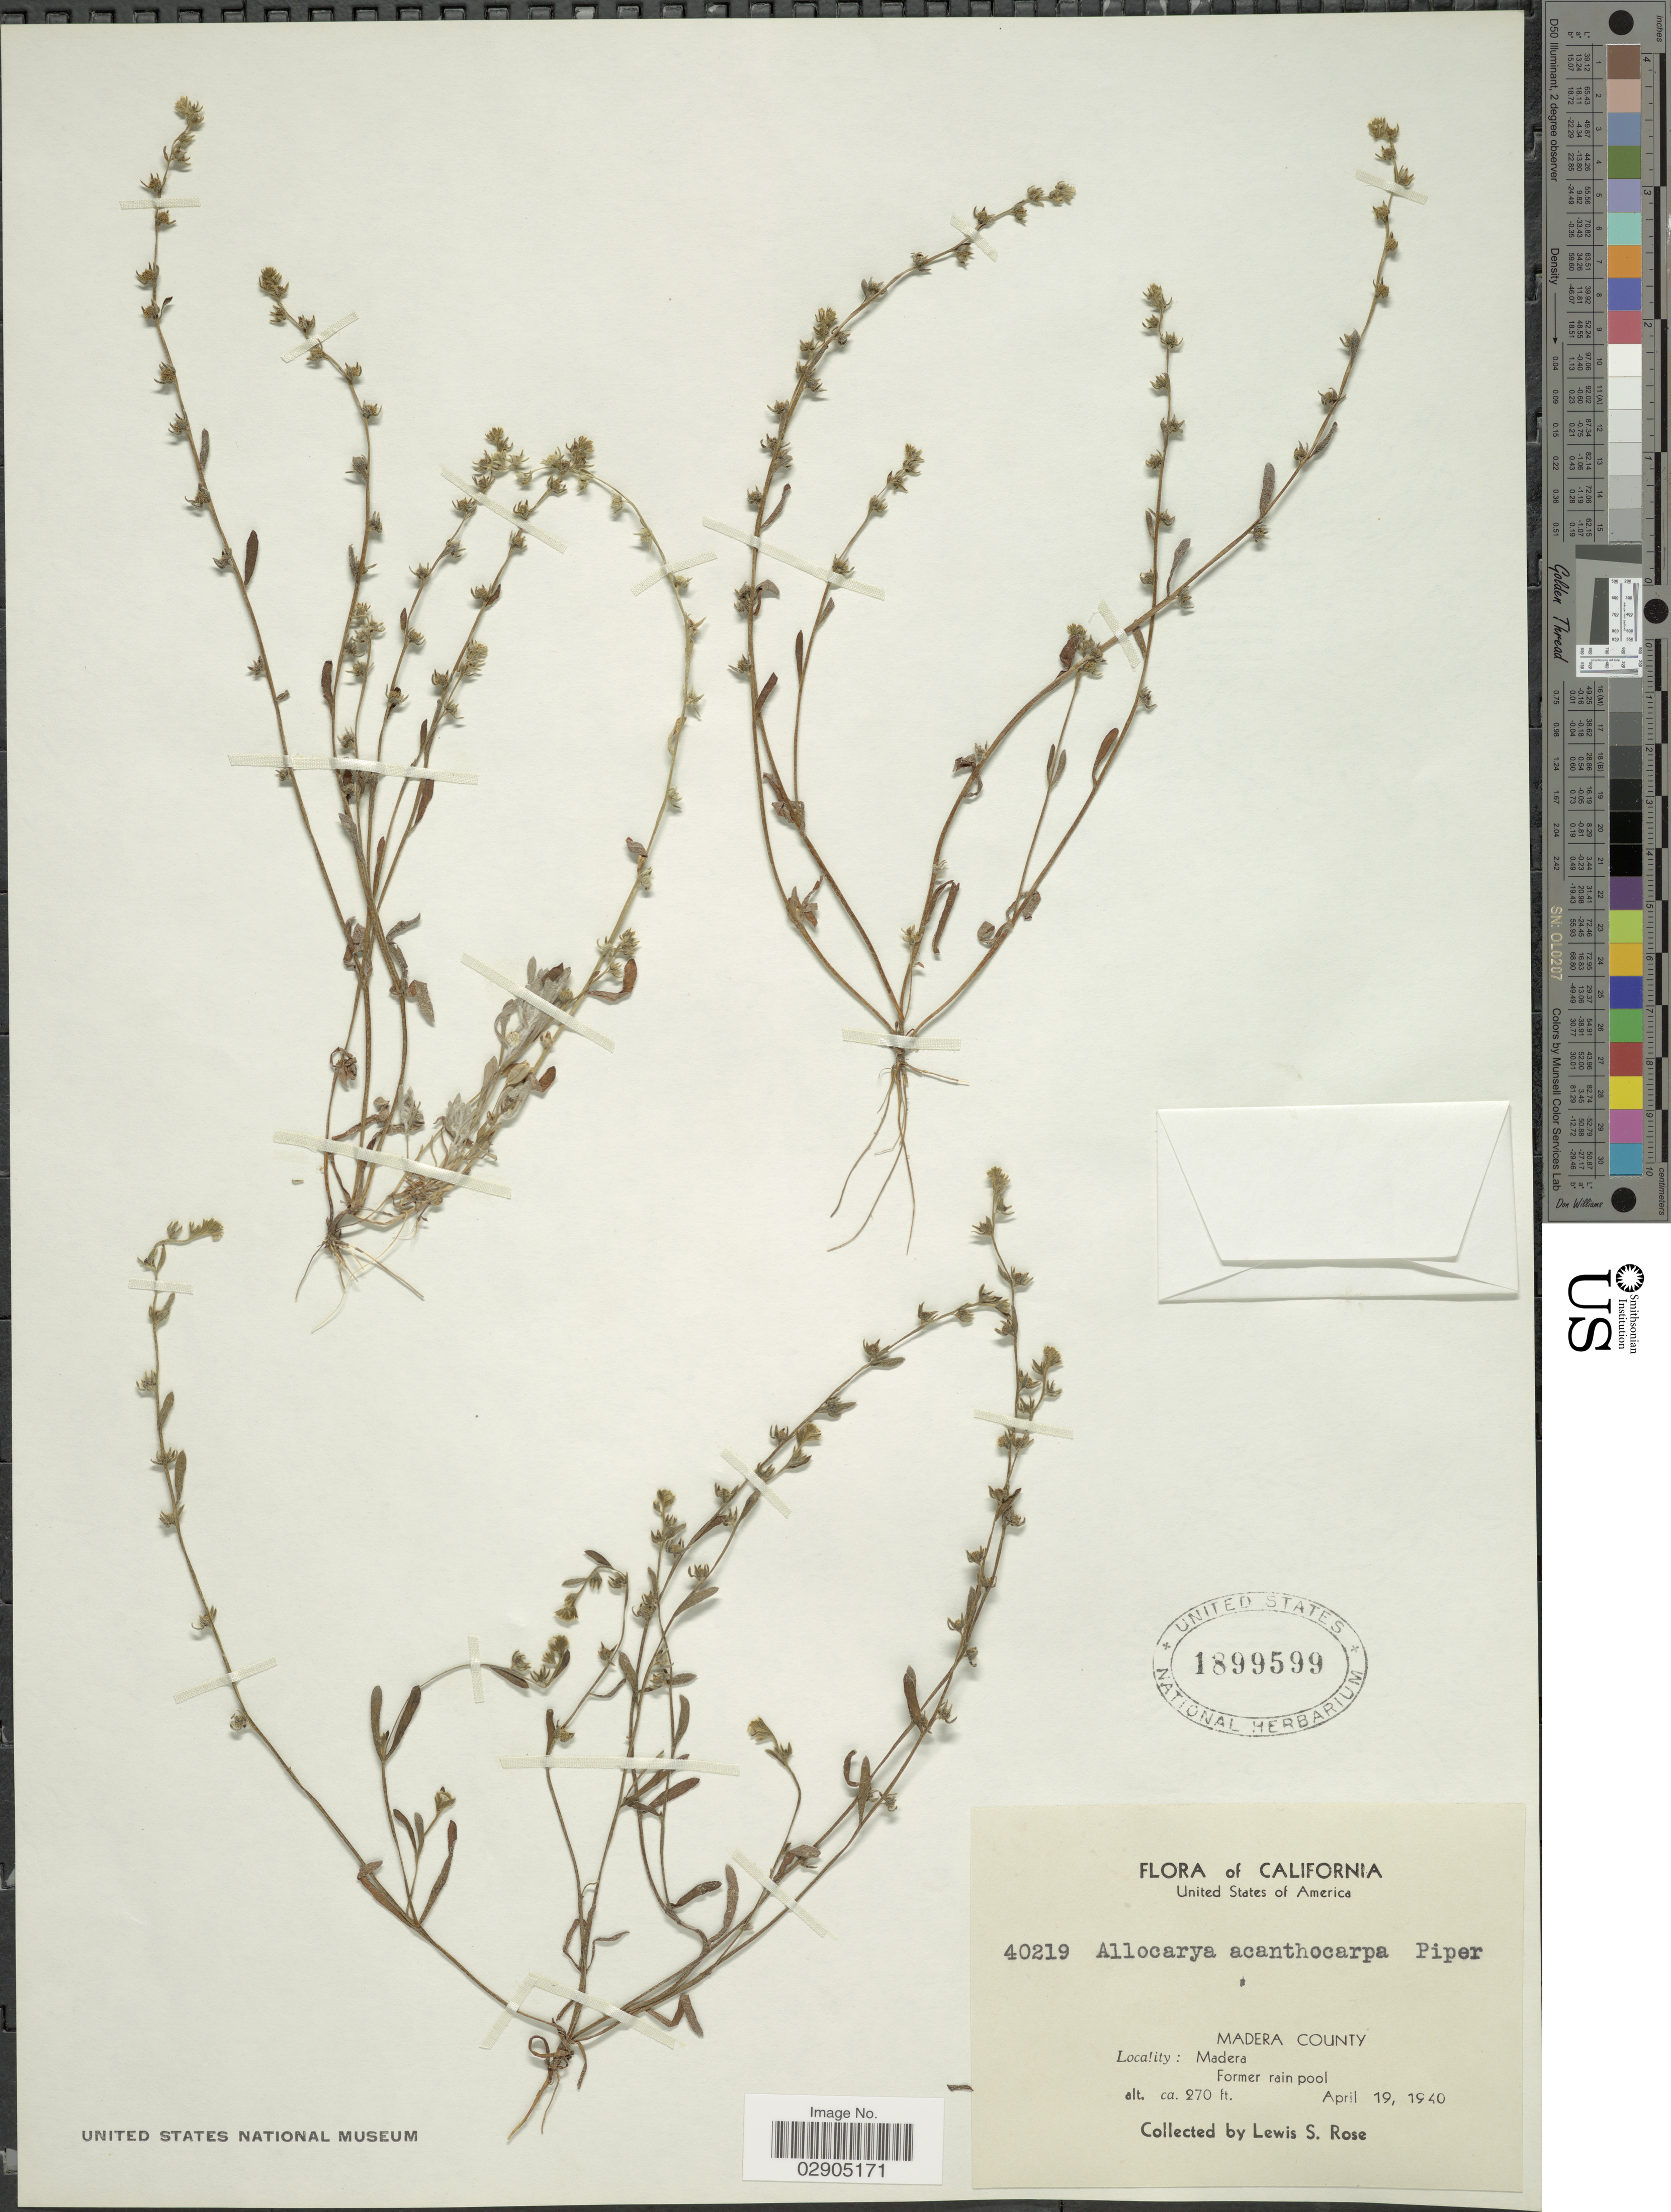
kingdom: Plantae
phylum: Tracheophyta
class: Magnoliopsida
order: Boraginales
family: Boraginaceae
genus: Allocarya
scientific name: Allocarya acanthocarpa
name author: Piper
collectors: L. S. Rose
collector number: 40219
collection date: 1940-04-19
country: United States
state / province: California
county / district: Madera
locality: Madera County. Madera, Former rain pool.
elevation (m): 82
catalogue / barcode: US 1899599